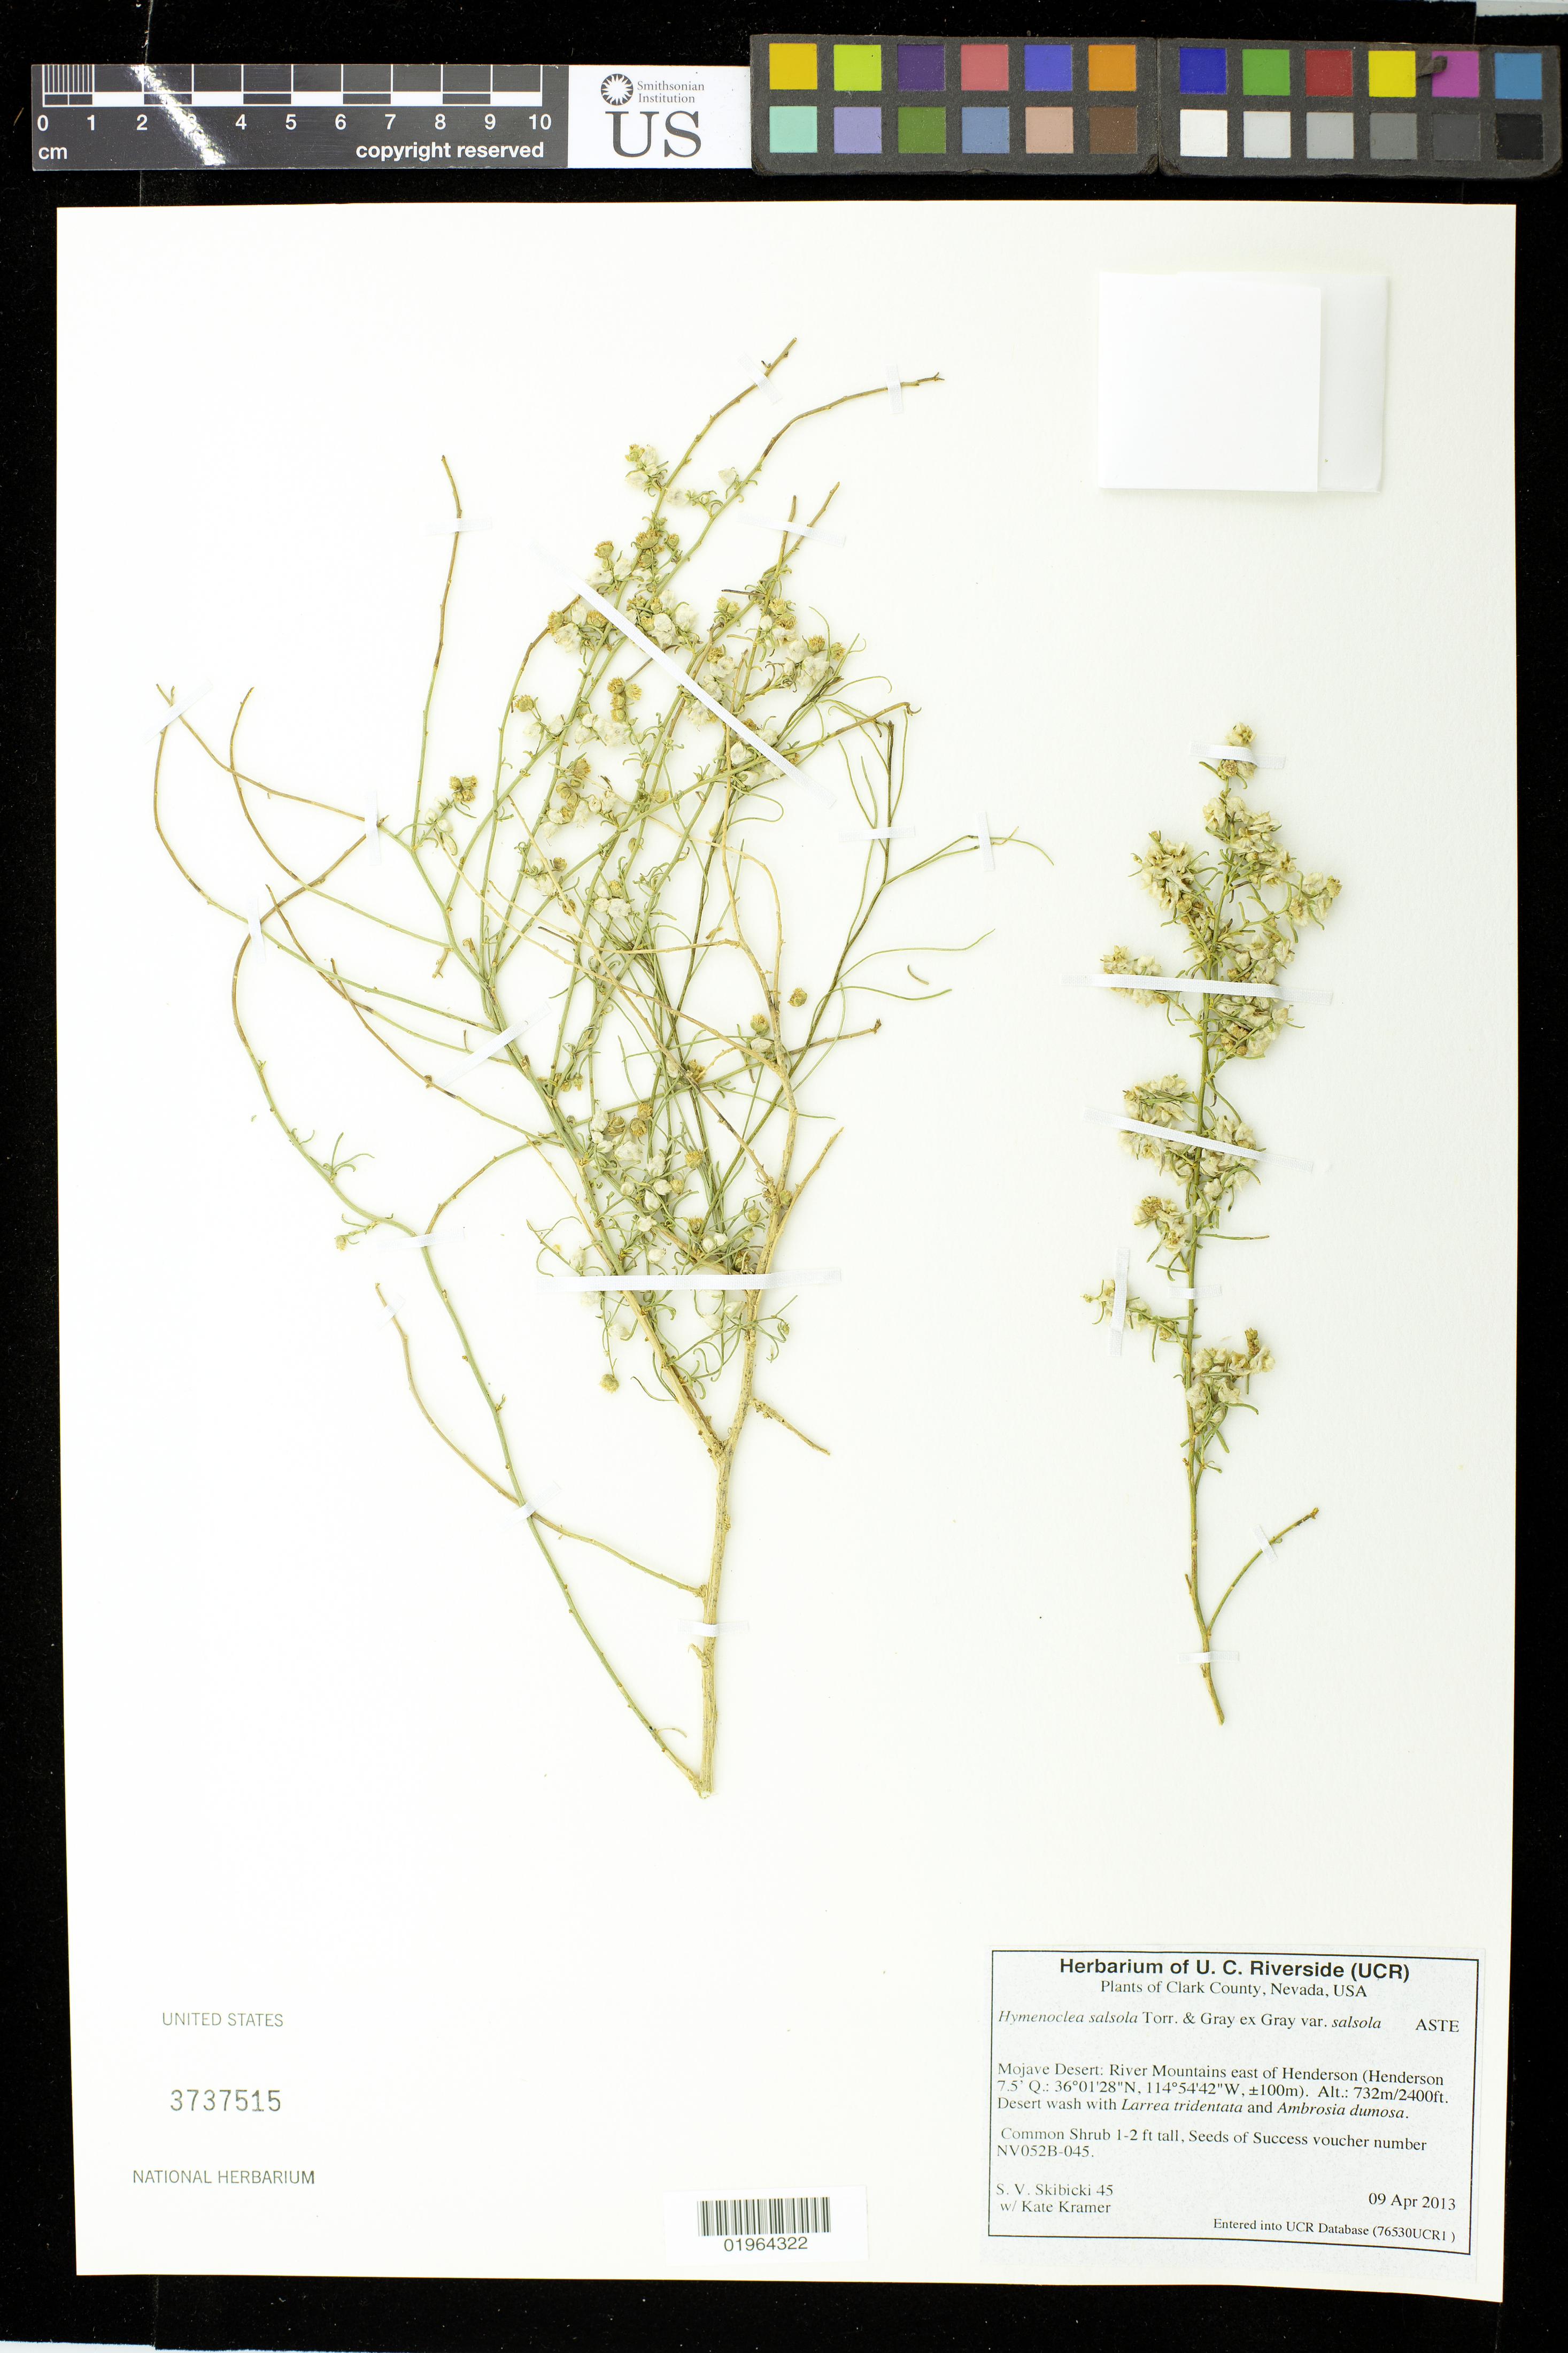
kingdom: Plantae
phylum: Tracheophyta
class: Magnoliopsida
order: Asterales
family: Asteraceae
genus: Hymenoclea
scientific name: Hymenoclea salsola var. salsola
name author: Torr. & A. Gray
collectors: S. Skibicki & K. Kramer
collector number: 45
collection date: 2013-04-09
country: United States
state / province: Nevada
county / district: Clark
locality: Mojave Desert, River Mountains, E of Henderson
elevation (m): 732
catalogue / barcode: US 3737515